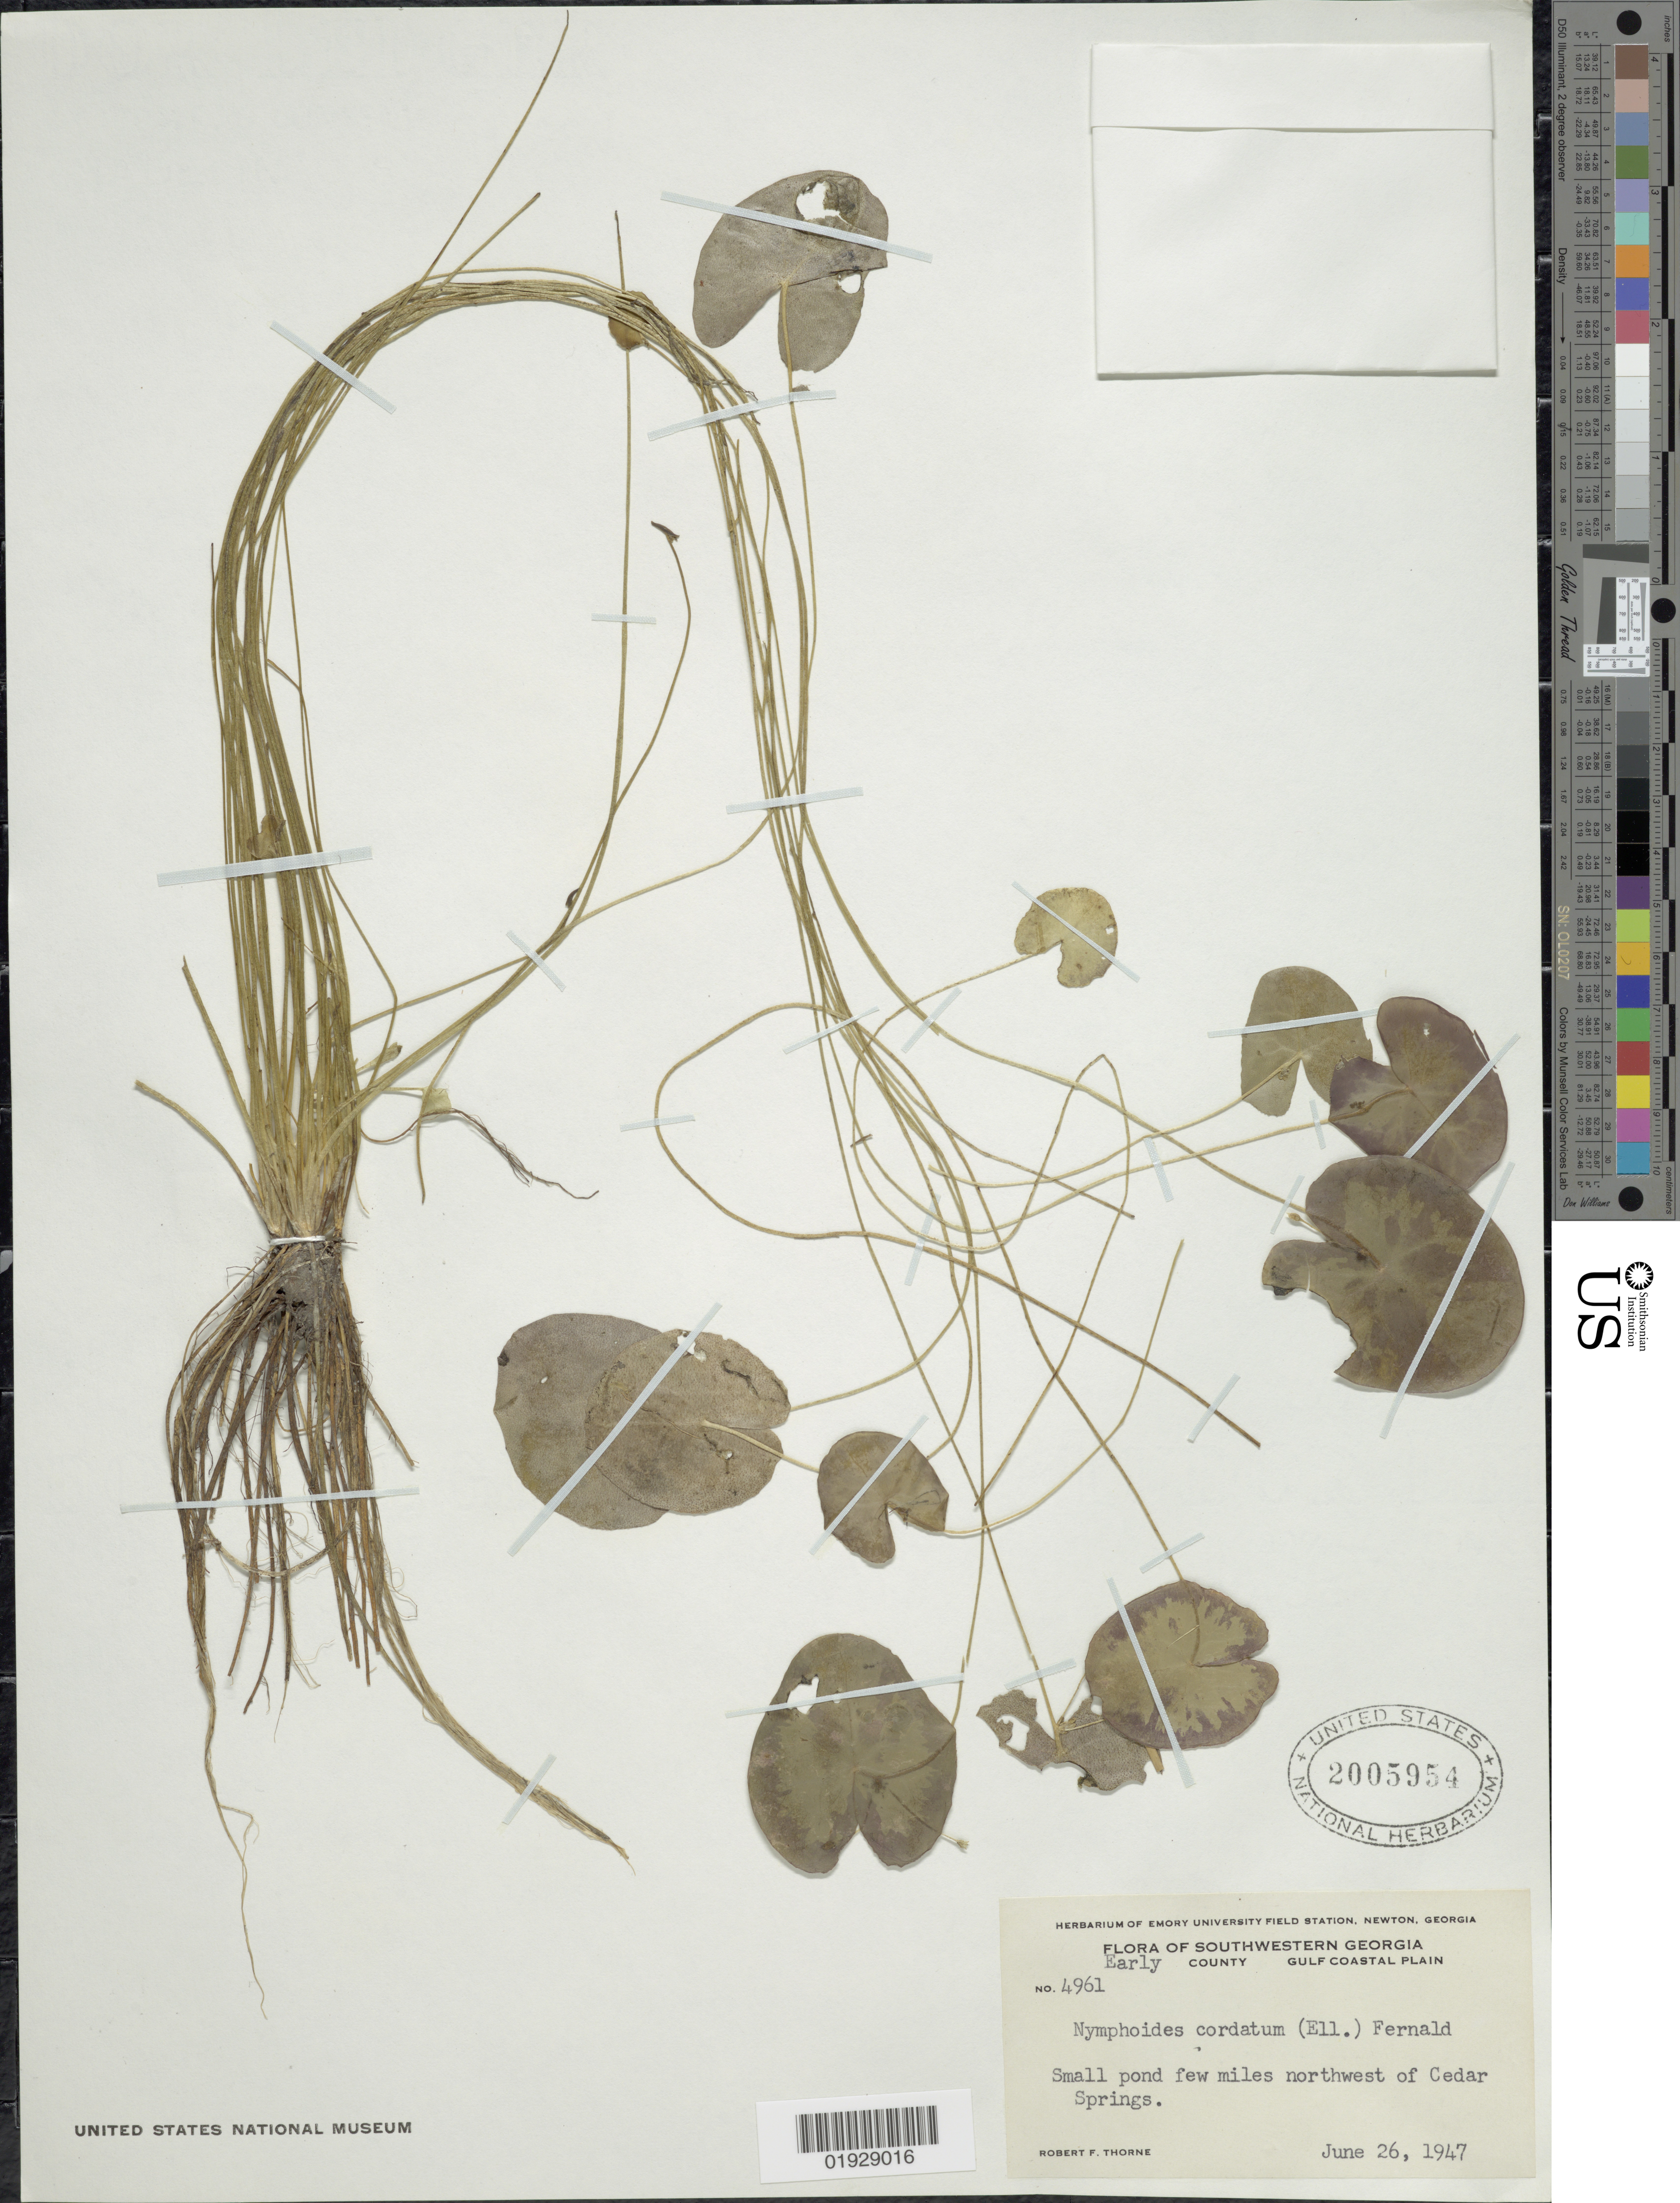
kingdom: Plantae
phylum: Tracheophyta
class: Magnoliopsida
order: Asterales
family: Menyanthaceae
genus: Nymphoides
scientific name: Nymphoides cordata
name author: (Elliot) Fernald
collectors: R. F. Thorne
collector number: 4961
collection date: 1947-06-26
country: United States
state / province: Georgia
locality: Southwestern Georgia, Early County, Gulf Coastal Plain, Small pond few miles northwest of Cedar Springs.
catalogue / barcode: US 2005954